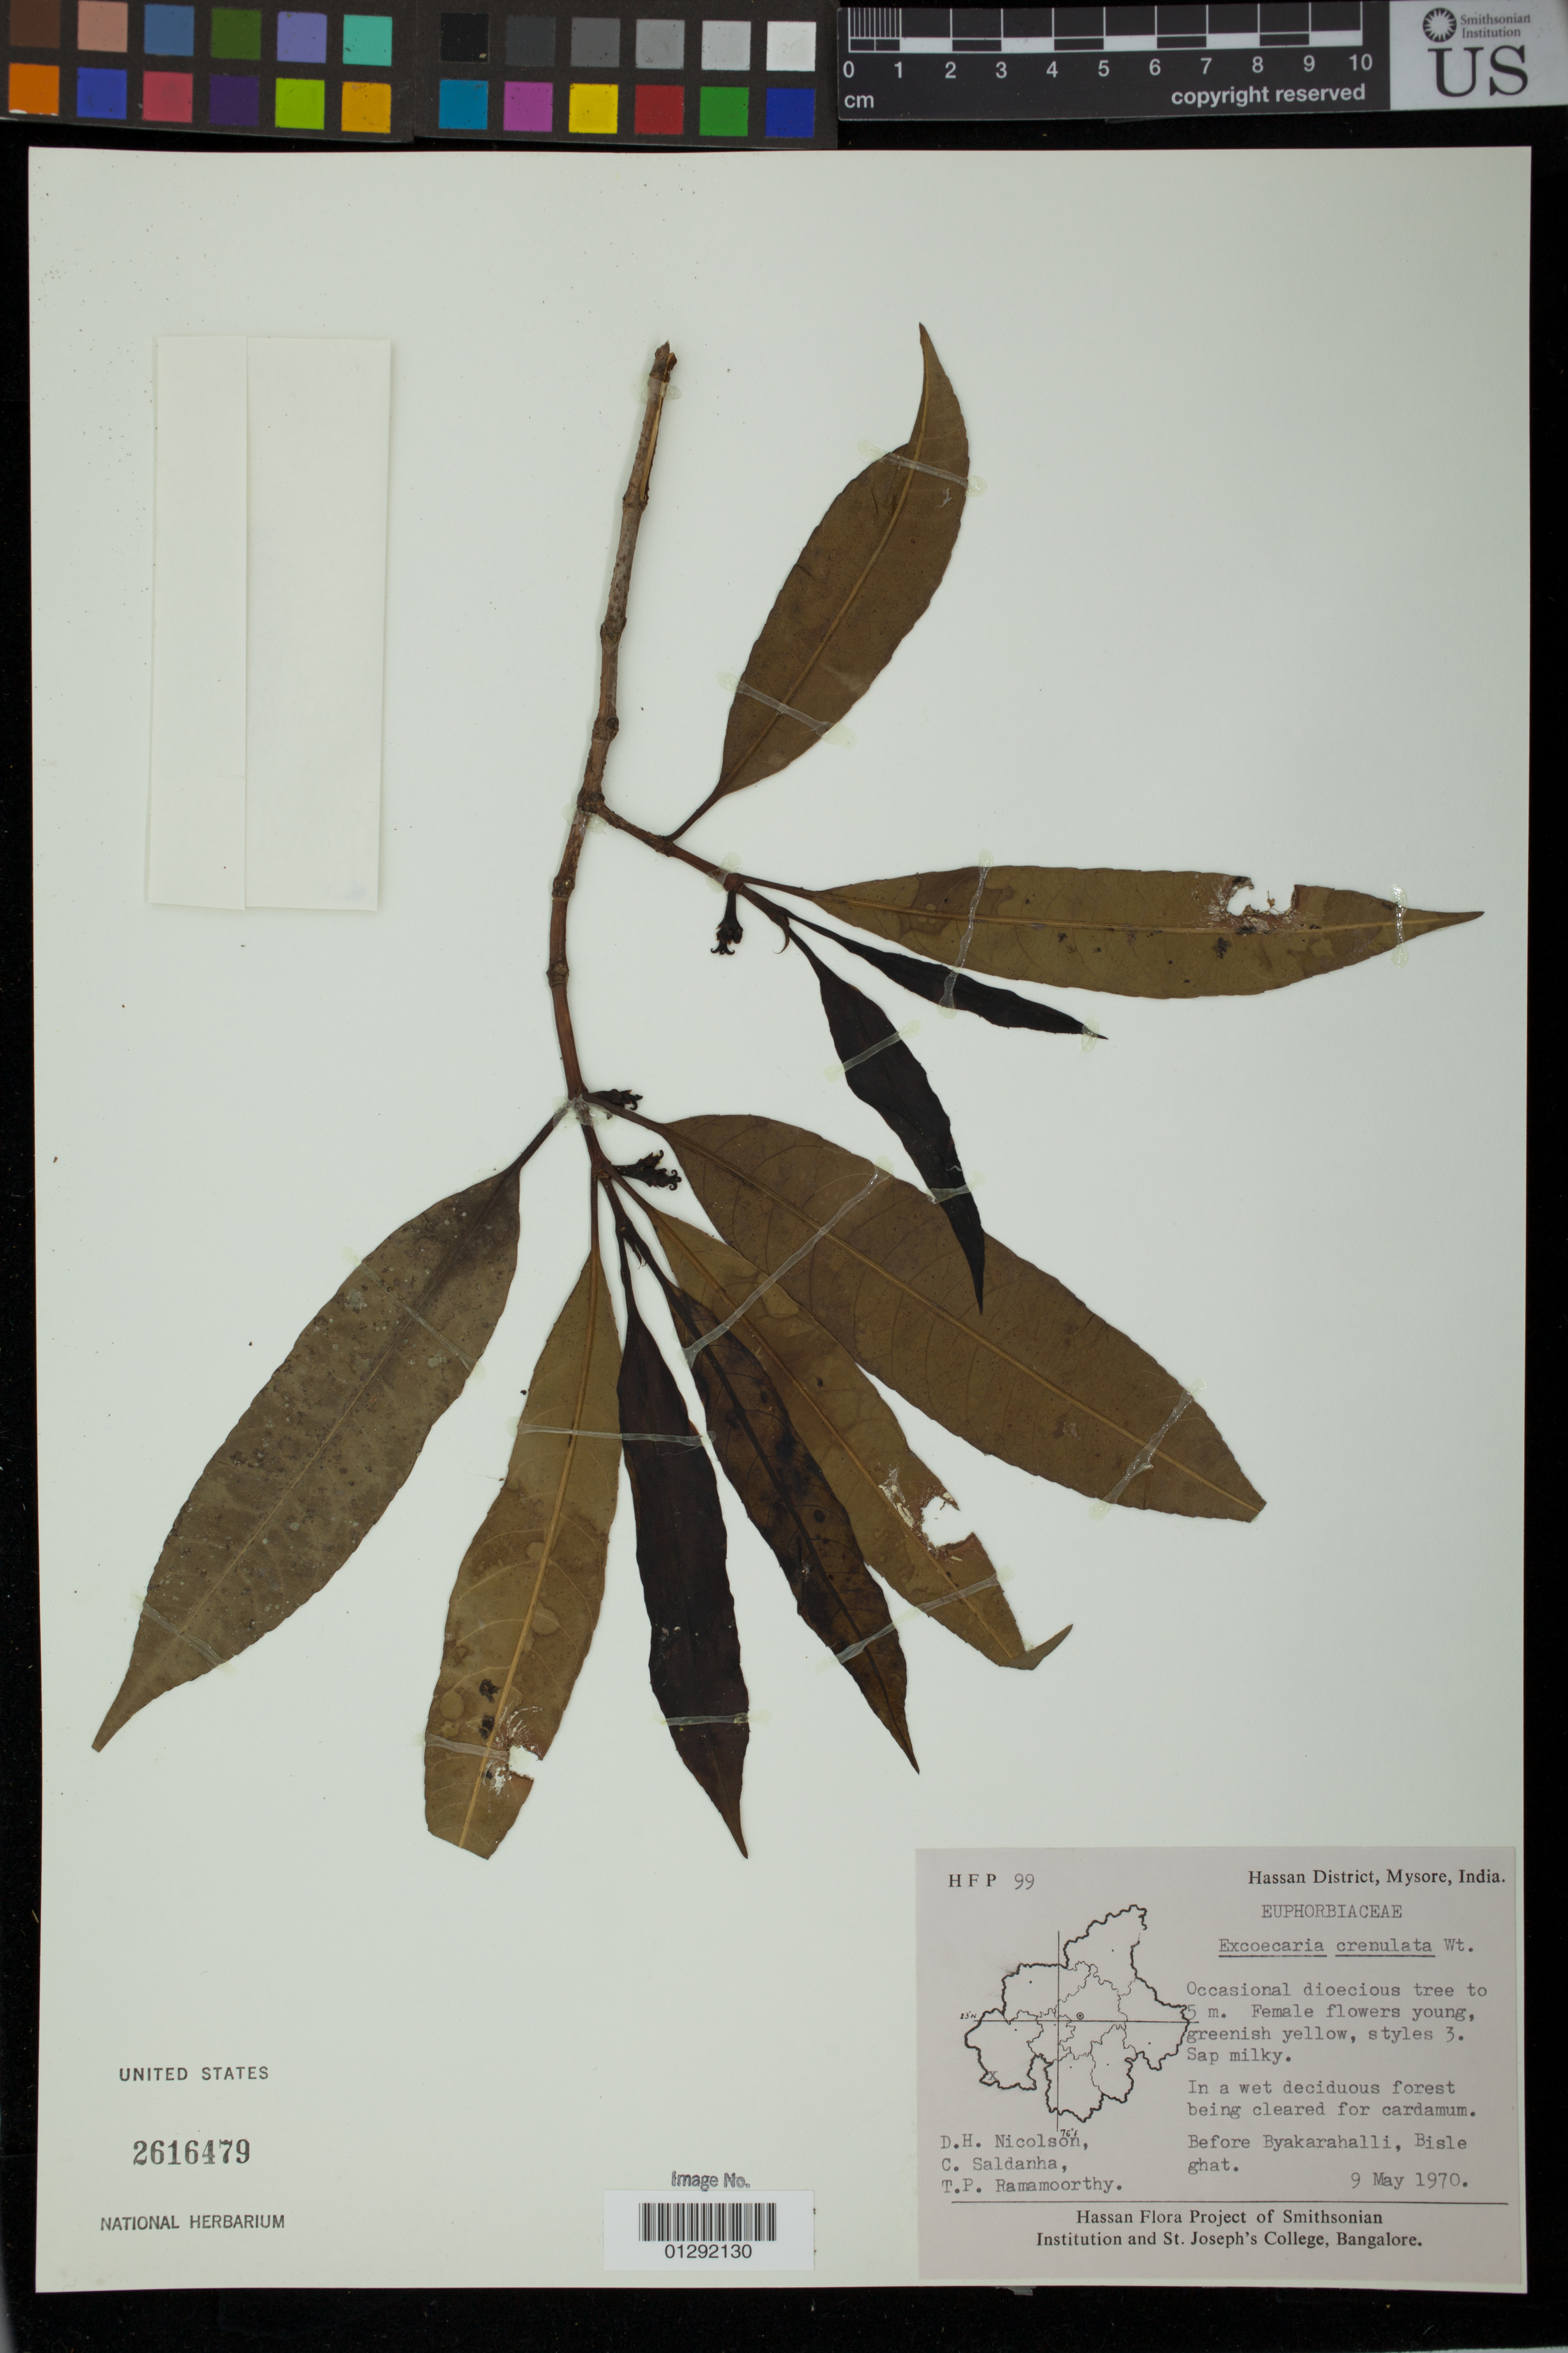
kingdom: Plantae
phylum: Tracheophyta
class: Magnoliopsida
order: Malpighiales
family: Euphorbiaceae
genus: Excoecaria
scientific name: Excoecaria crenulata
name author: Wight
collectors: D. H. Nicolson, C. J. Saldanha & T. P. Ramamoorthy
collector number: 99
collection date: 1970-05-09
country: India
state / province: Karnataka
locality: Hassan District: Mysore. Before Byakarahalli, Bisle ghat.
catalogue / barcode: US 2616479